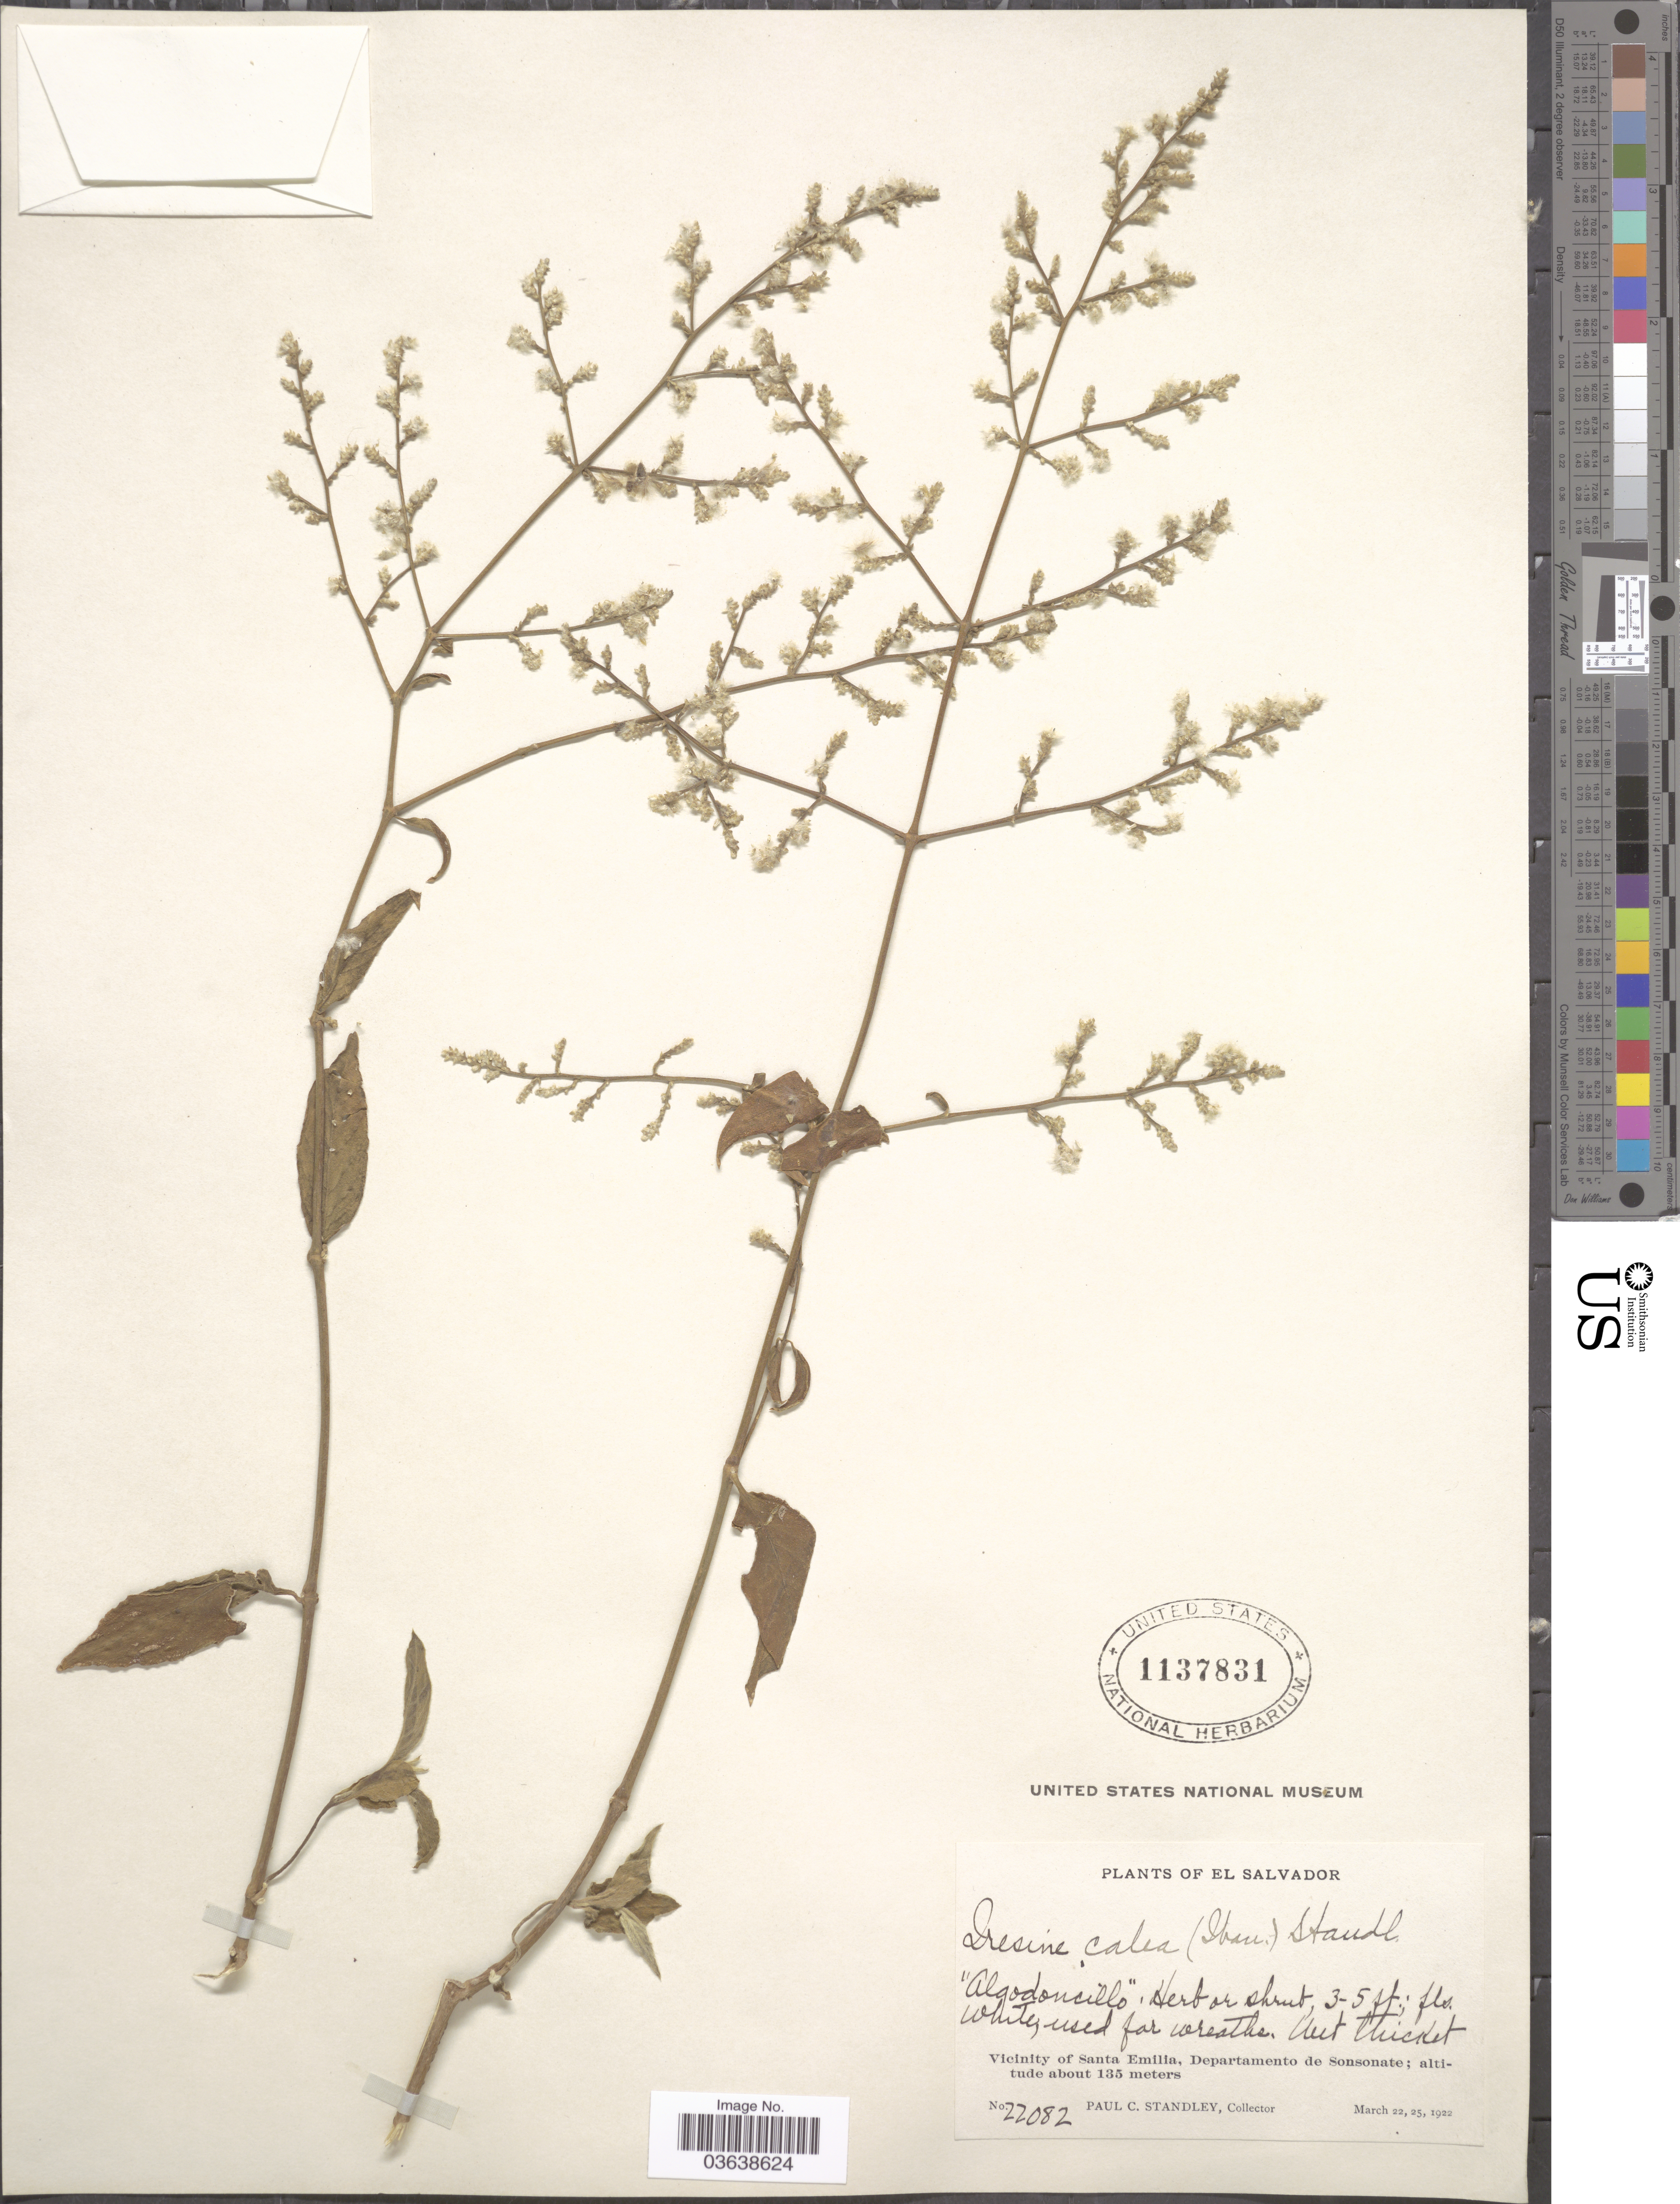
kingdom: Plantae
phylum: Tracheophyta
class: Magnoliopsida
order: Caryophyllales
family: Amaranthaceae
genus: Iresine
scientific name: Iresine calea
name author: (Ibáñez) Standl.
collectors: P. C. Standley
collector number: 22082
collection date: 1922-03-22/1922-03-25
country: El Salvador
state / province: Sonsonate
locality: Vicinity of Santa Emilia, Departamento de Sonsonate.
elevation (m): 135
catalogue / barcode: US 1137831